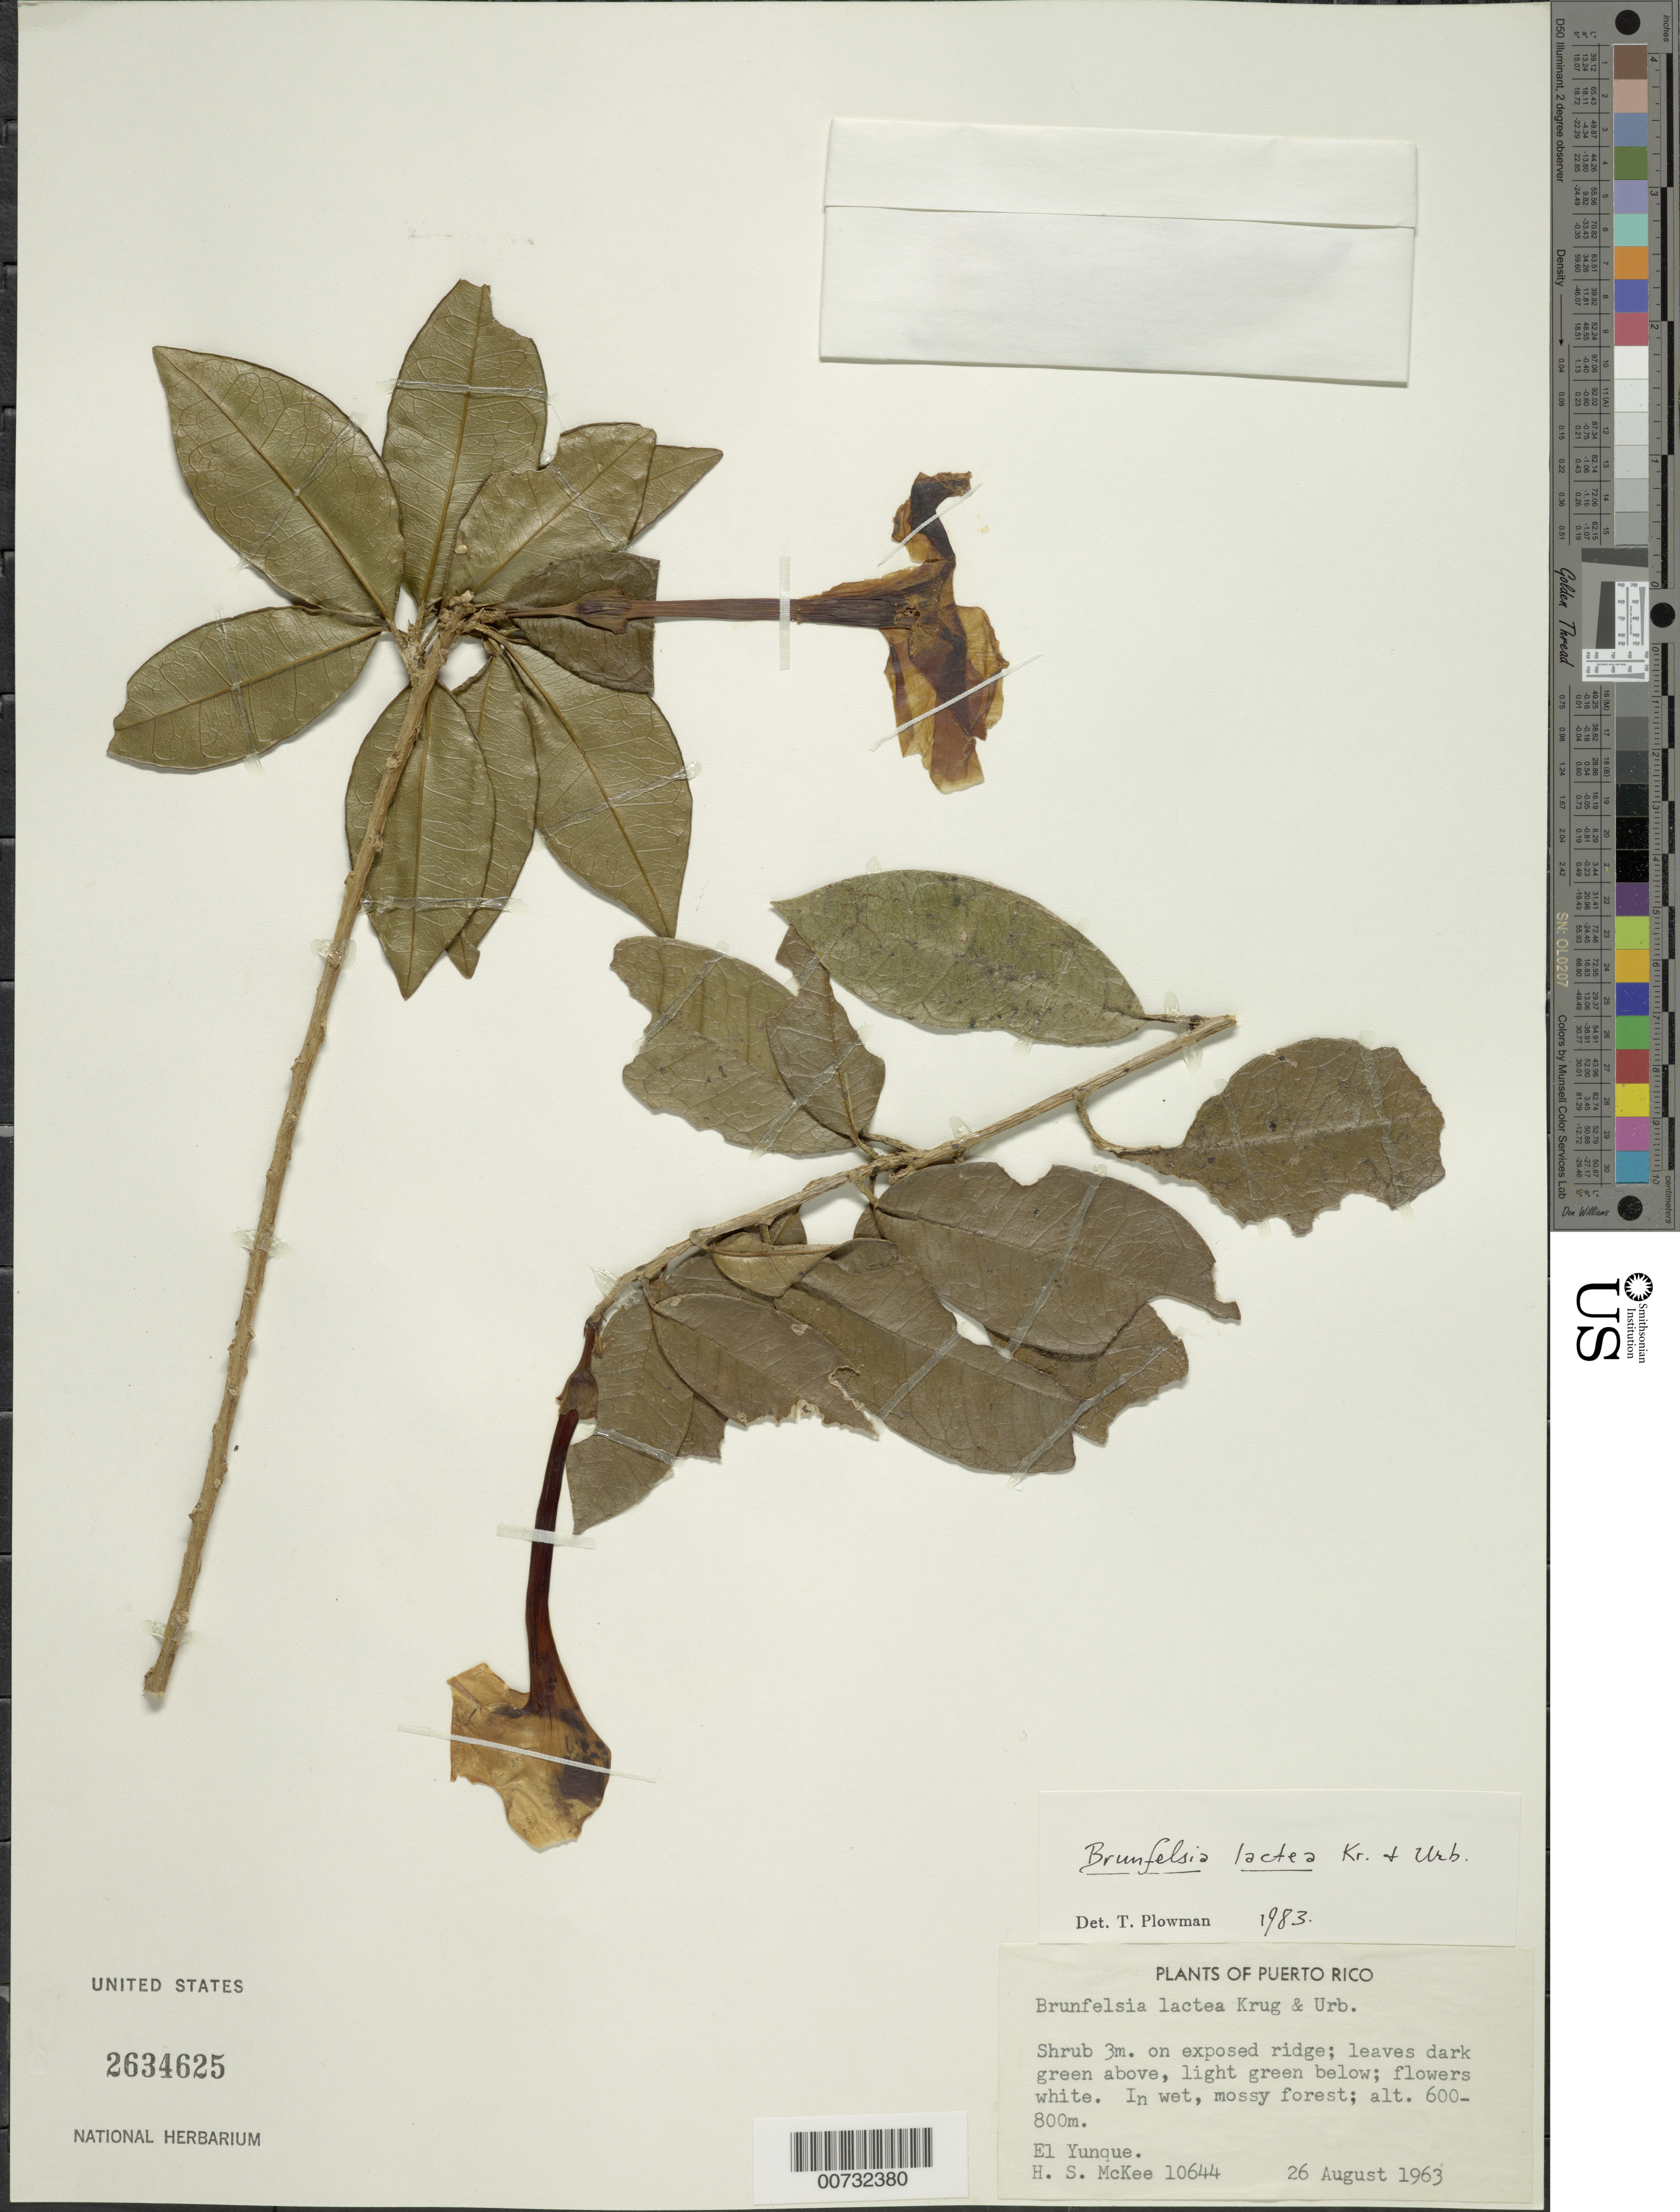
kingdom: Plantae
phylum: Tracheophyta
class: Magnoliopsida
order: Solanales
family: Solanaceae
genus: Brunfelsia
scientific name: Brunfelsia lactea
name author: Krug & Urb.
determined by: Plowman, Timothy C.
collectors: H. S. McKee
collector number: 10644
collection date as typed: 26 Aug 1963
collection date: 1963-08-26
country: Puerto Rico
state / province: Río Grande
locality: El Yunque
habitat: In wet, mossy forest on exposed ridge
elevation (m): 600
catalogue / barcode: US 2634625